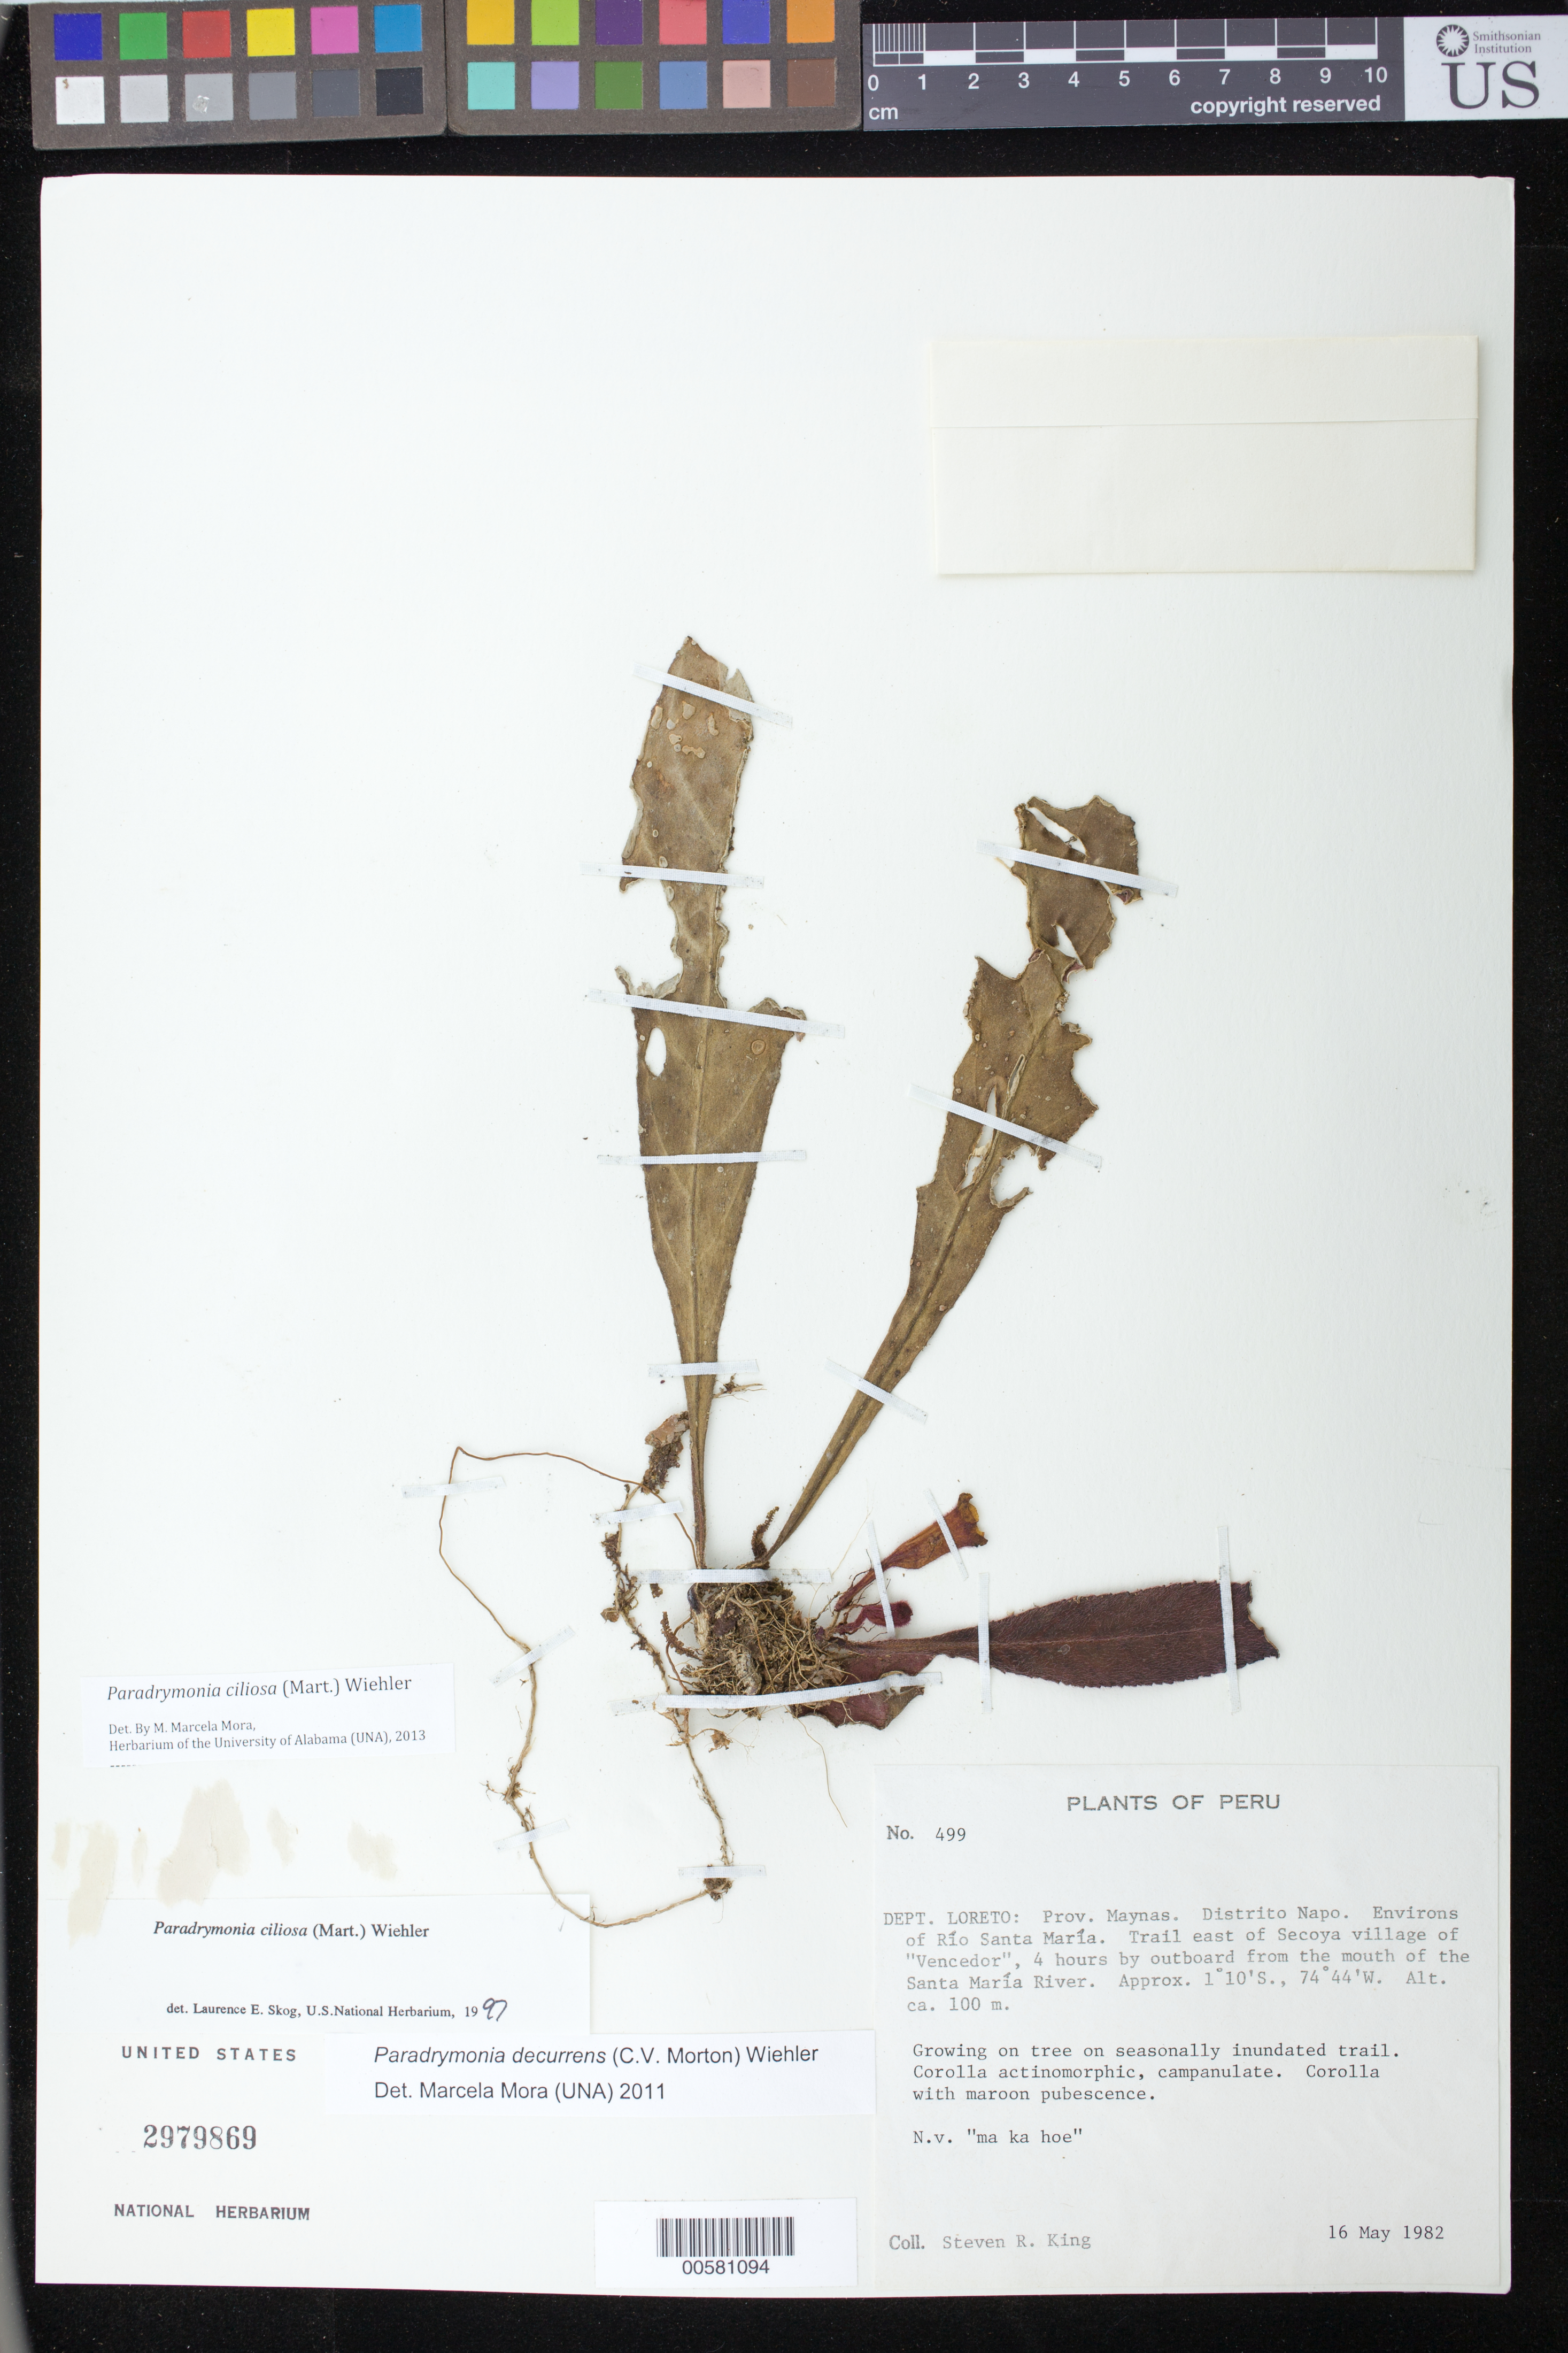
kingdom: Plantae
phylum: Tracheophyta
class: Magnoliopsida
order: Lamiales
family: Gesneriaceae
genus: Paradrymonia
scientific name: Paradrymonia ciliosa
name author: (Mart.) Wiehler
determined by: Skog, Laurence E.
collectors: S. R. King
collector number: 499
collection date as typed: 16 May 1982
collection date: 1982-05-16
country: Peru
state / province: Loreto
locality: Prov. Maynas, Dtto Napo; environs of Río Santa María, trail E of Secoya village of "Vencedor", 4 hours by outboard from mouth of the Santa María River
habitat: Seasonally inundated trail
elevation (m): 100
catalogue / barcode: US 2979869